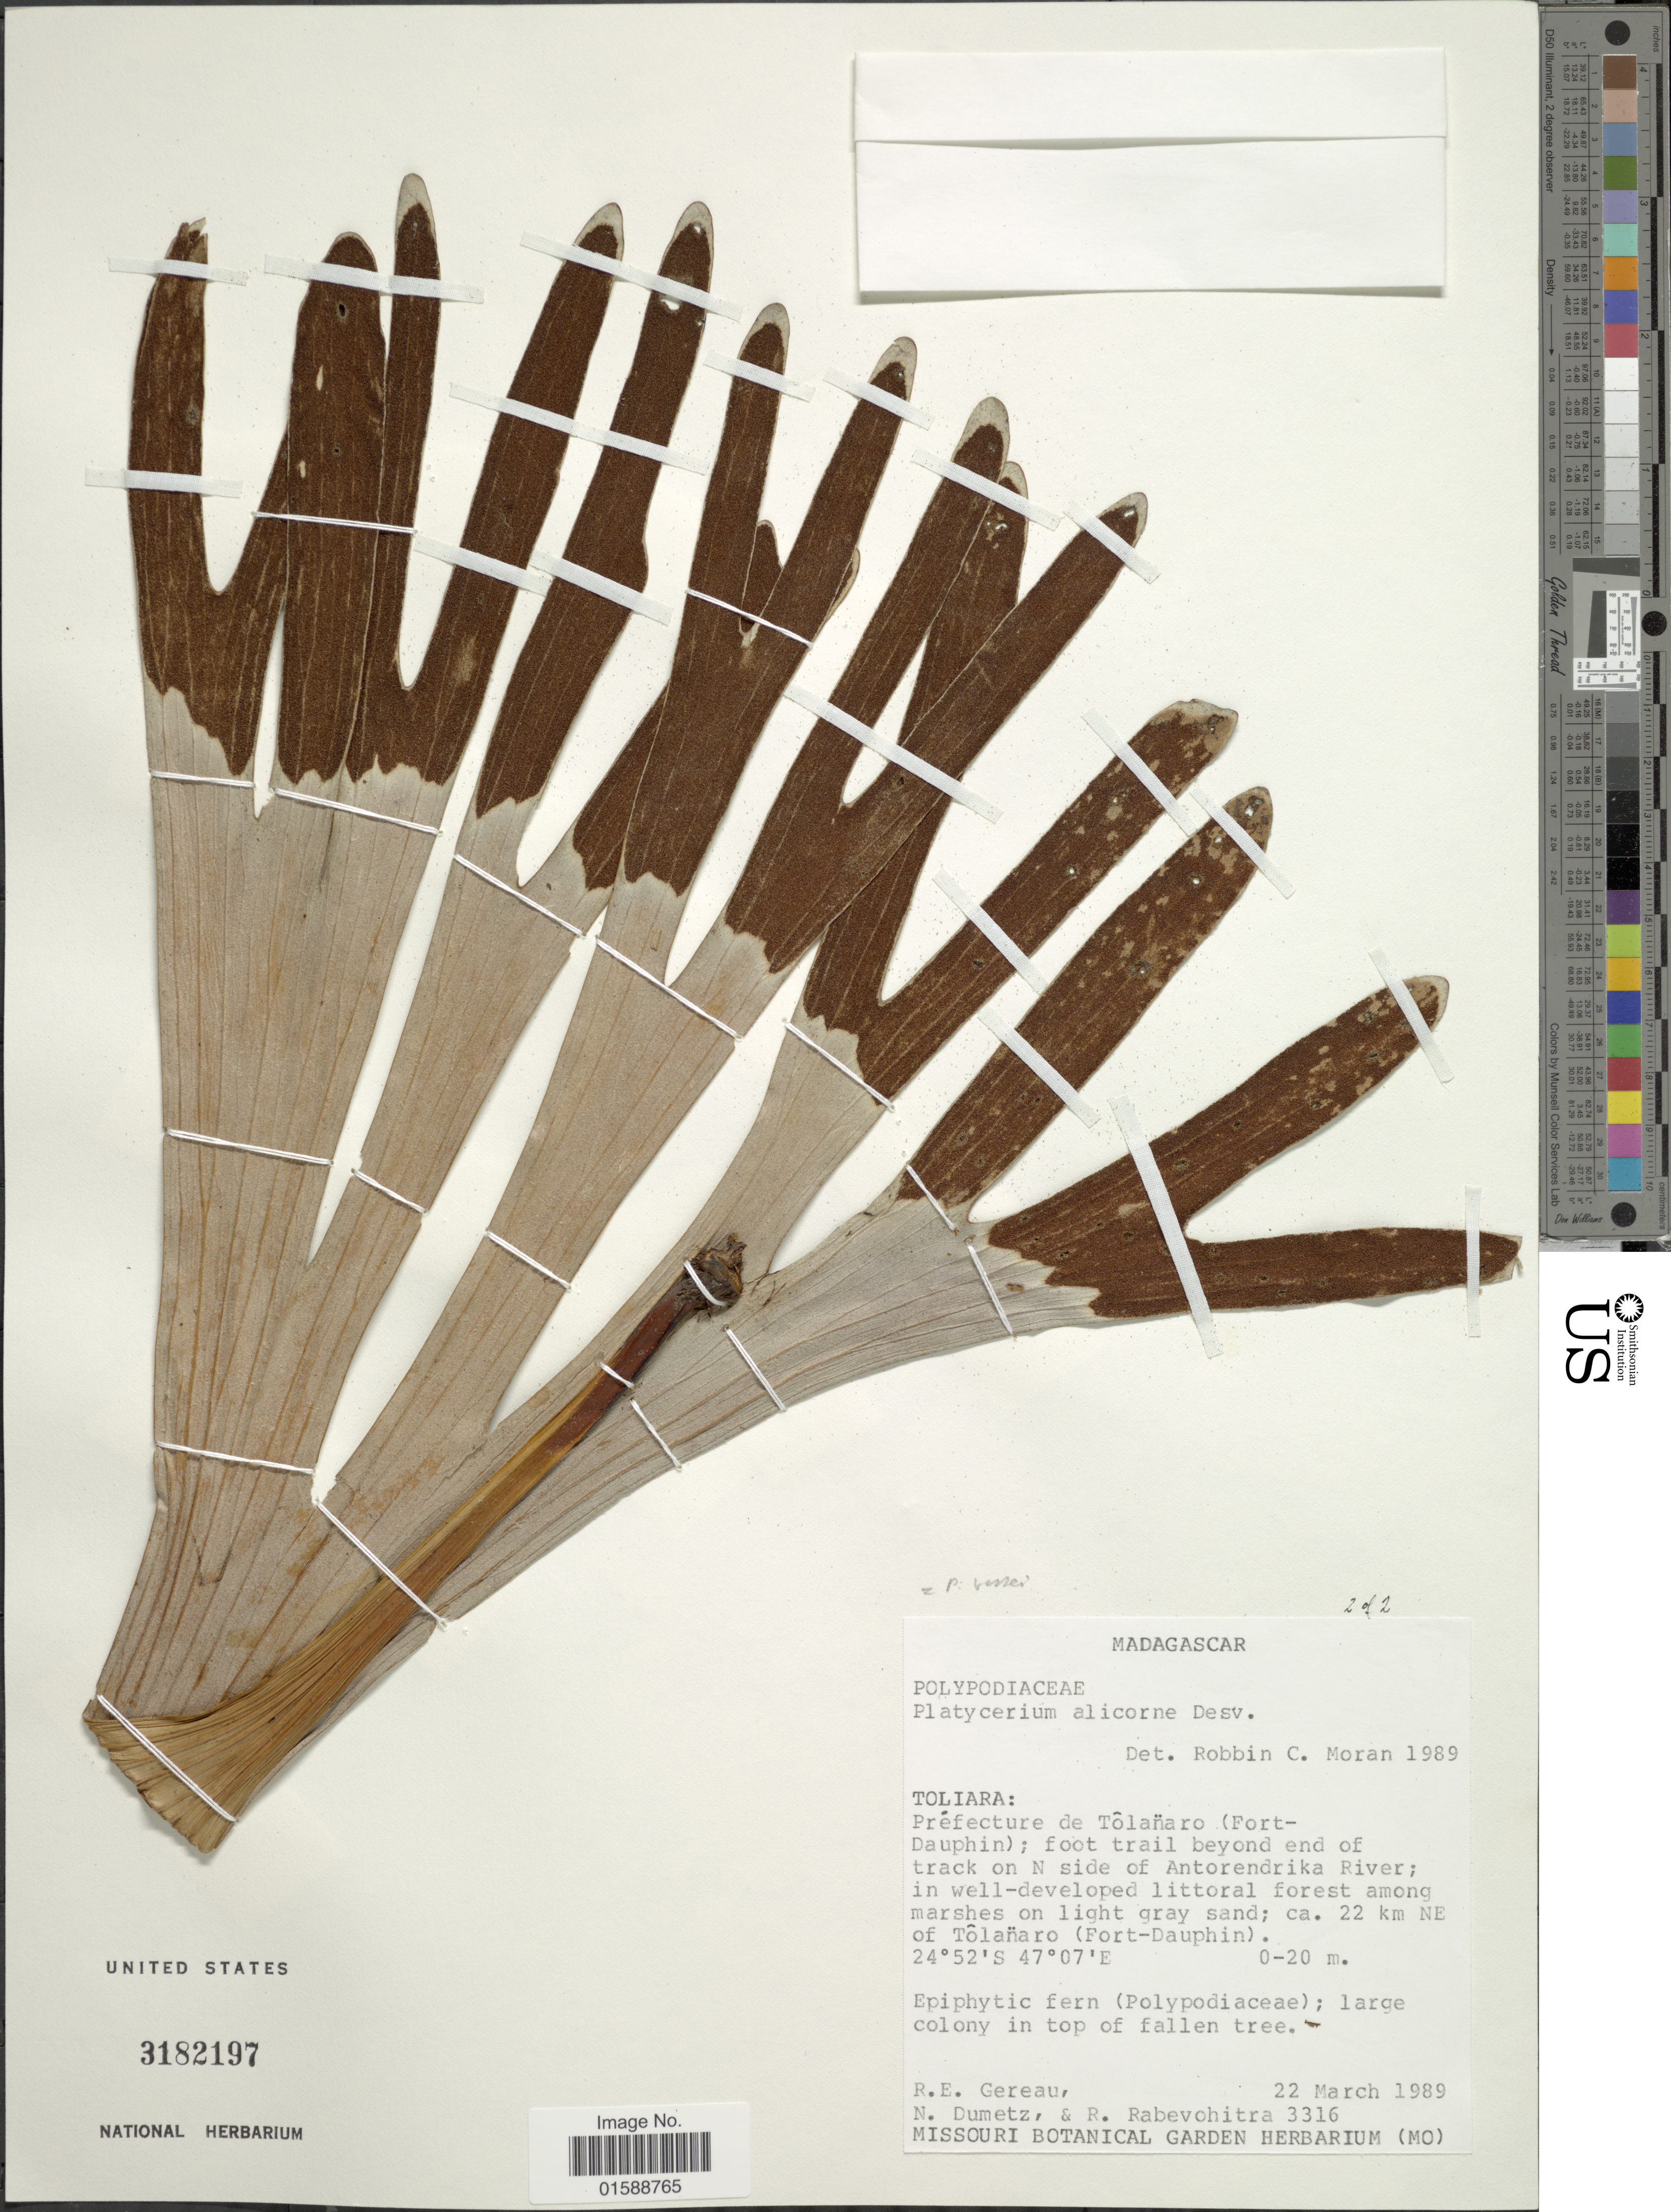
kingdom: Plantae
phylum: Tracheophyta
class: Polypodiopsida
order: Polypodiales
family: Polypodiaceae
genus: Platycerium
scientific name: Platycerium vassei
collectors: R. Gereau, N. Dumetz & R. Rabevohitra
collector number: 3316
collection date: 1989-03-22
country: Madagascar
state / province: Anosy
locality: Préfecture de Tôlanaro (Fort-Dauphin); foot trail beyond end of track on N side of Antorendrika River. ca. 22 km NE of Tôlanaro (Fort-Dauphin)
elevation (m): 0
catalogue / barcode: US 3182197